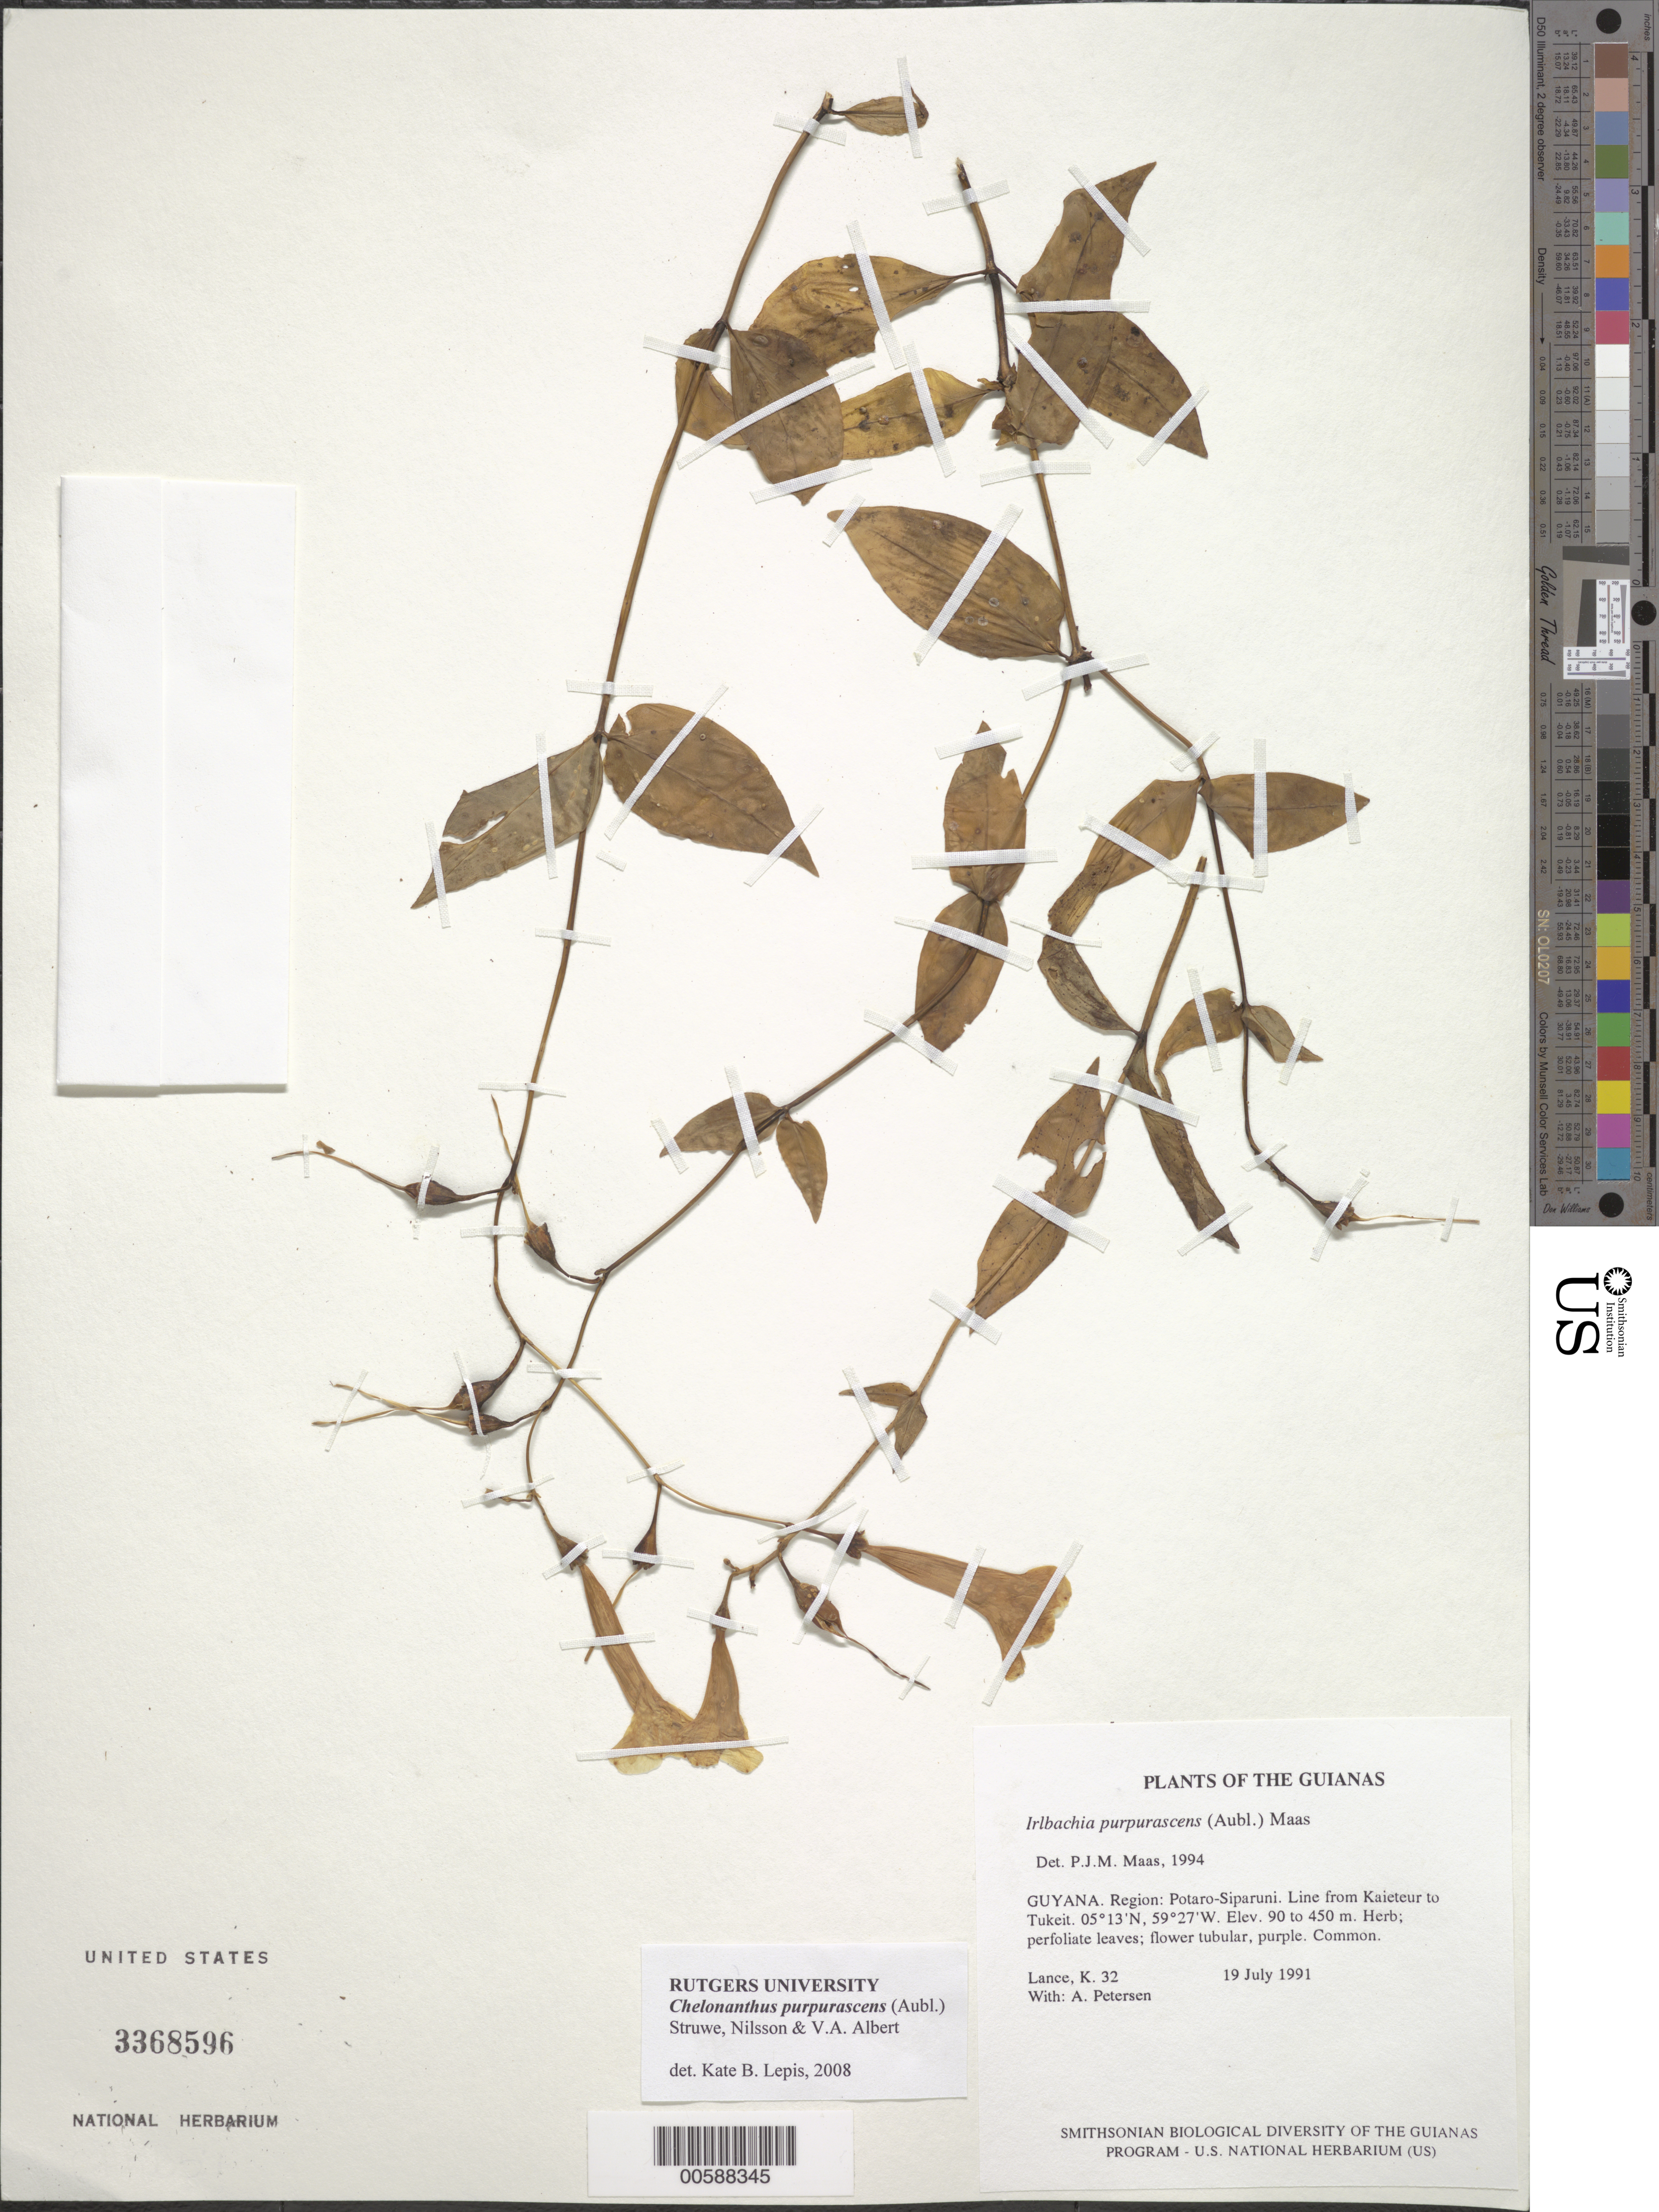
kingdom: Plantae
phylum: Tracheophyta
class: Magnoliopsida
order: Gentianales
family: Gentianaceae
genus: Irlbachia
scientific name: Irlbachia purpurascens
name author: (Aubl.) Maas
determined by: Maas, Paul J. M.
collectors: K. Lance & A. Petersen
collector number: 32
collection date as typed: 19 July 1991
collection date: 1991-07-19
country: Guyana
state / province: Potaro-Siparuni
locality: Line from Kaieteur to Tukeit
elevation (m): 90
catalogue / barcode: US 3368596